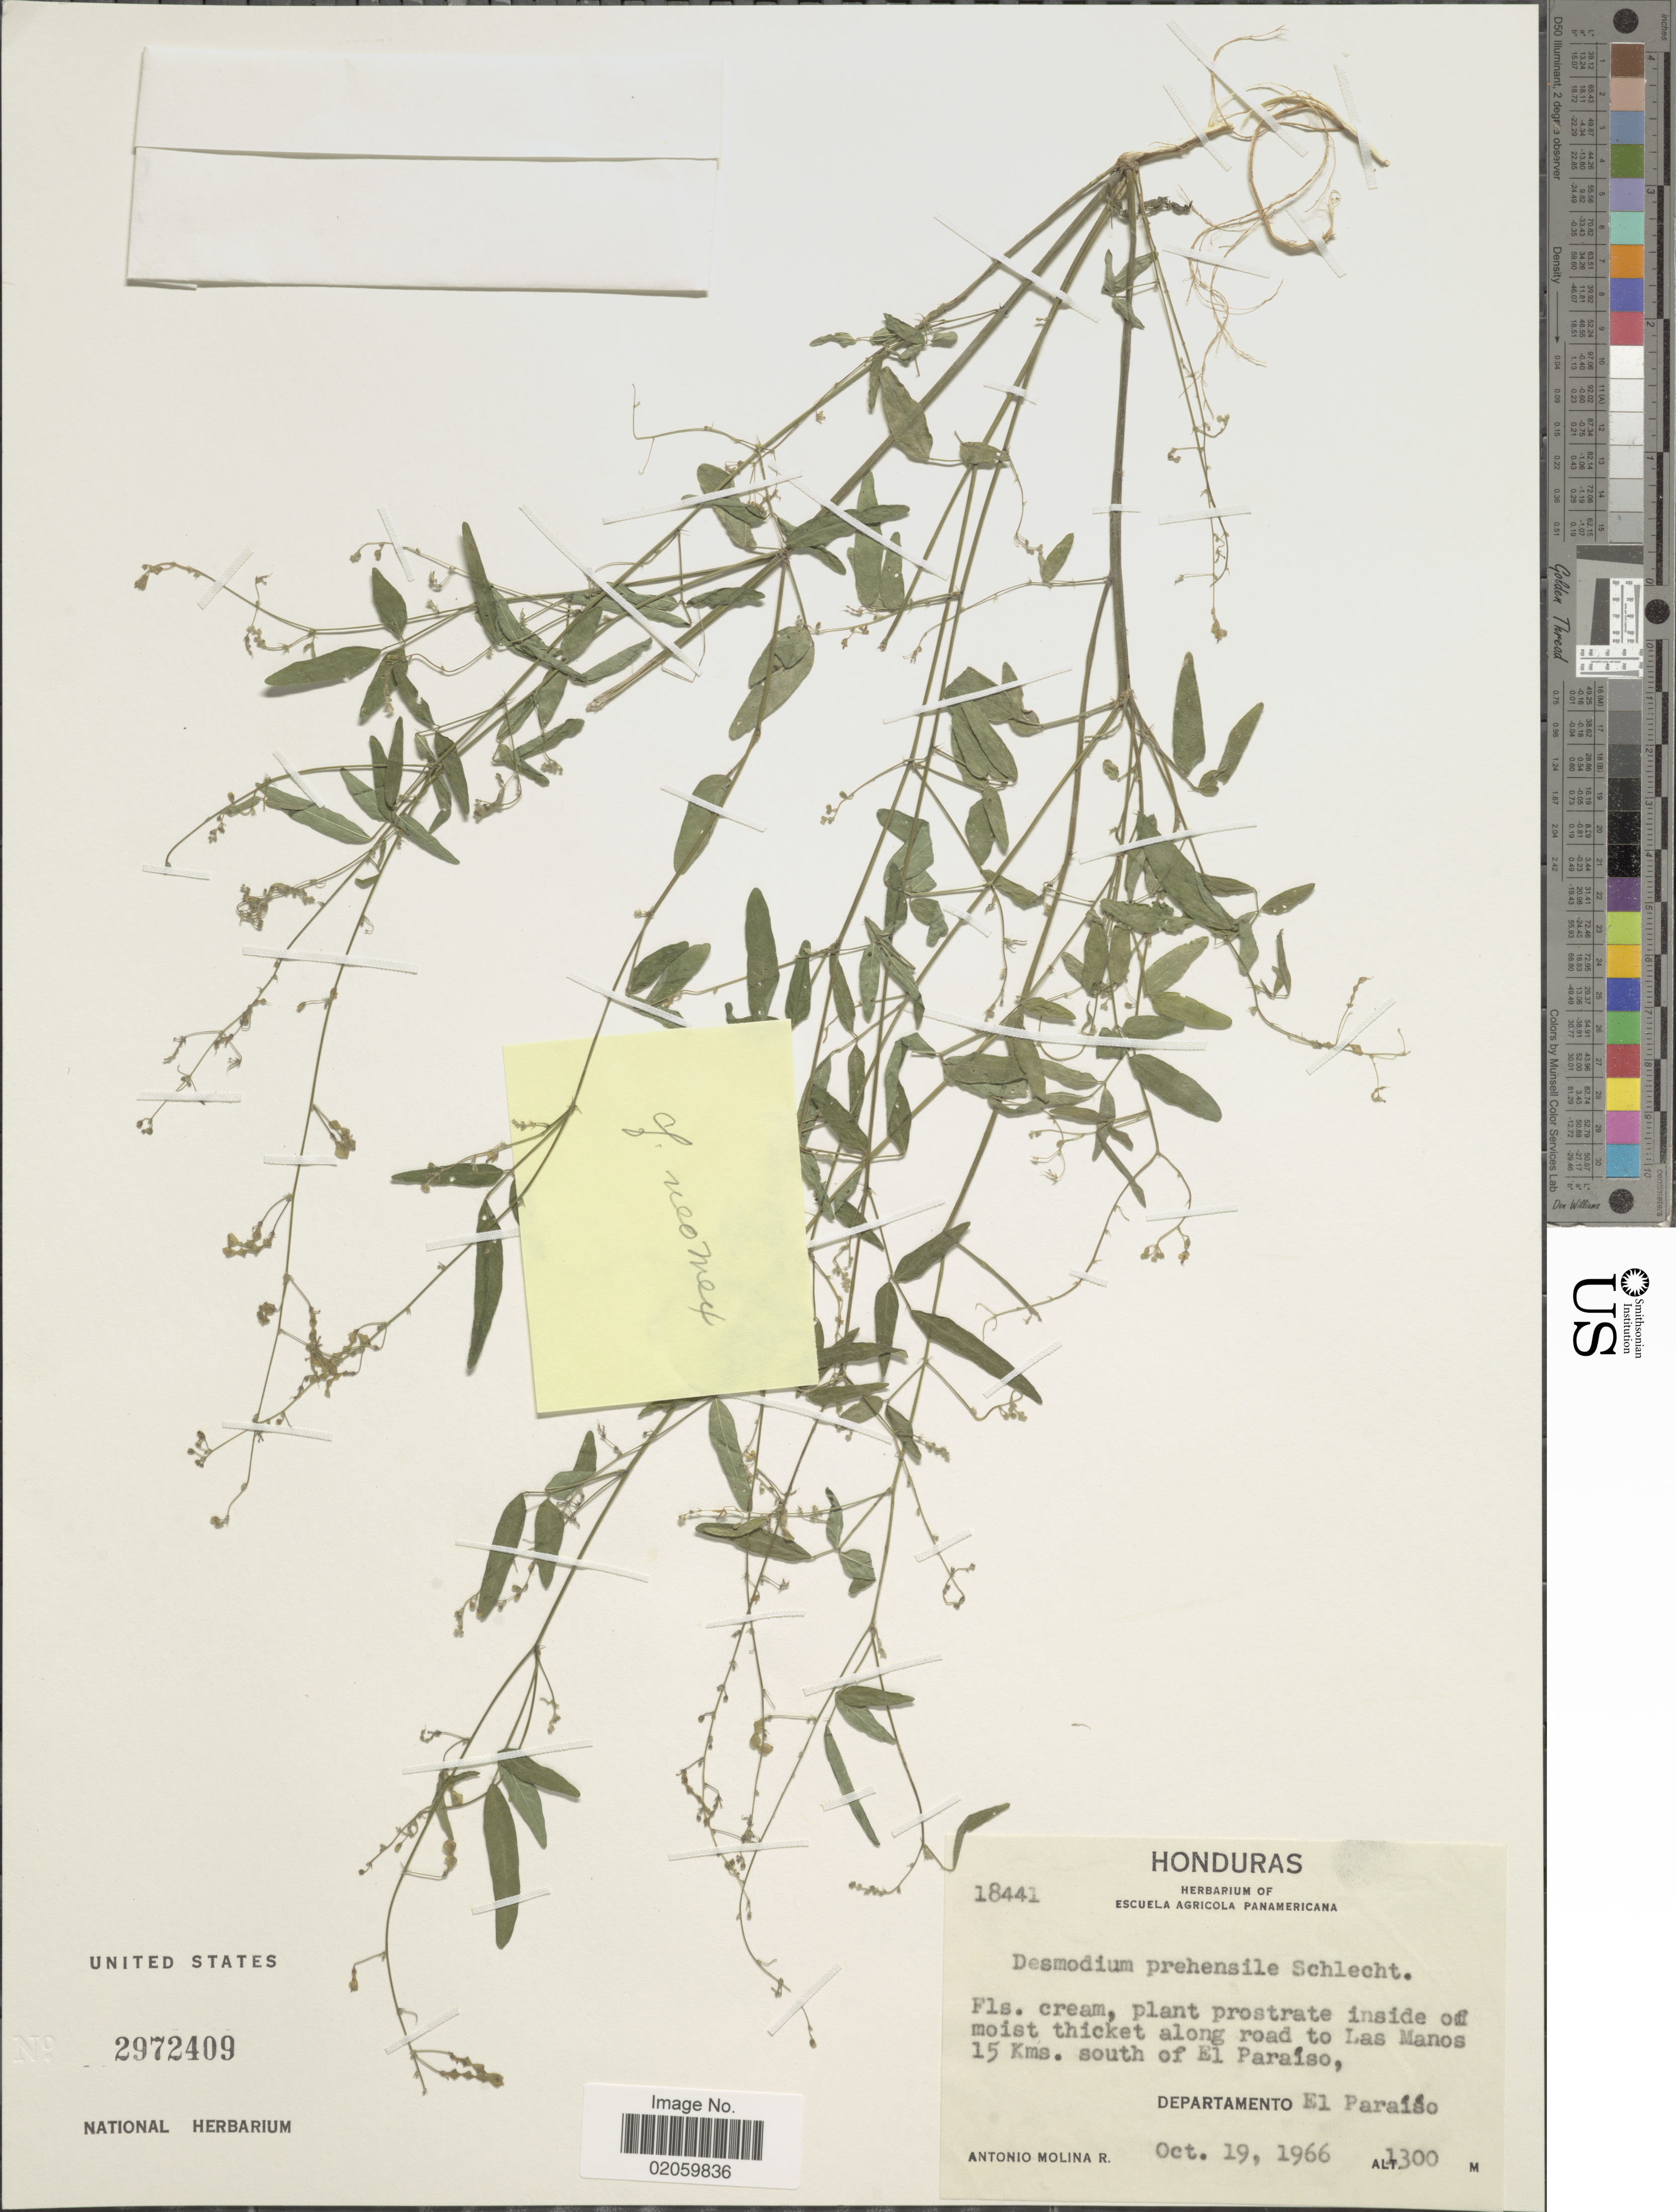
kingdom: Plantae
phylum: Tracheophyta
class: Magnoliopsida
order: Fabales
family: Fabaceae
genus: Desmodium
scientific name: Desmodium neomexicanum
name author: A. Gray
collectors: A. Molina R.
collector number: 18441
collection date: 1966-10-19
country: Honduras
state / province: El Paraíso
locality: Along road to Las Manos 15 kms. south of El Paraiso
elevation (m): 1300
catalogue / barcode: US 2972409